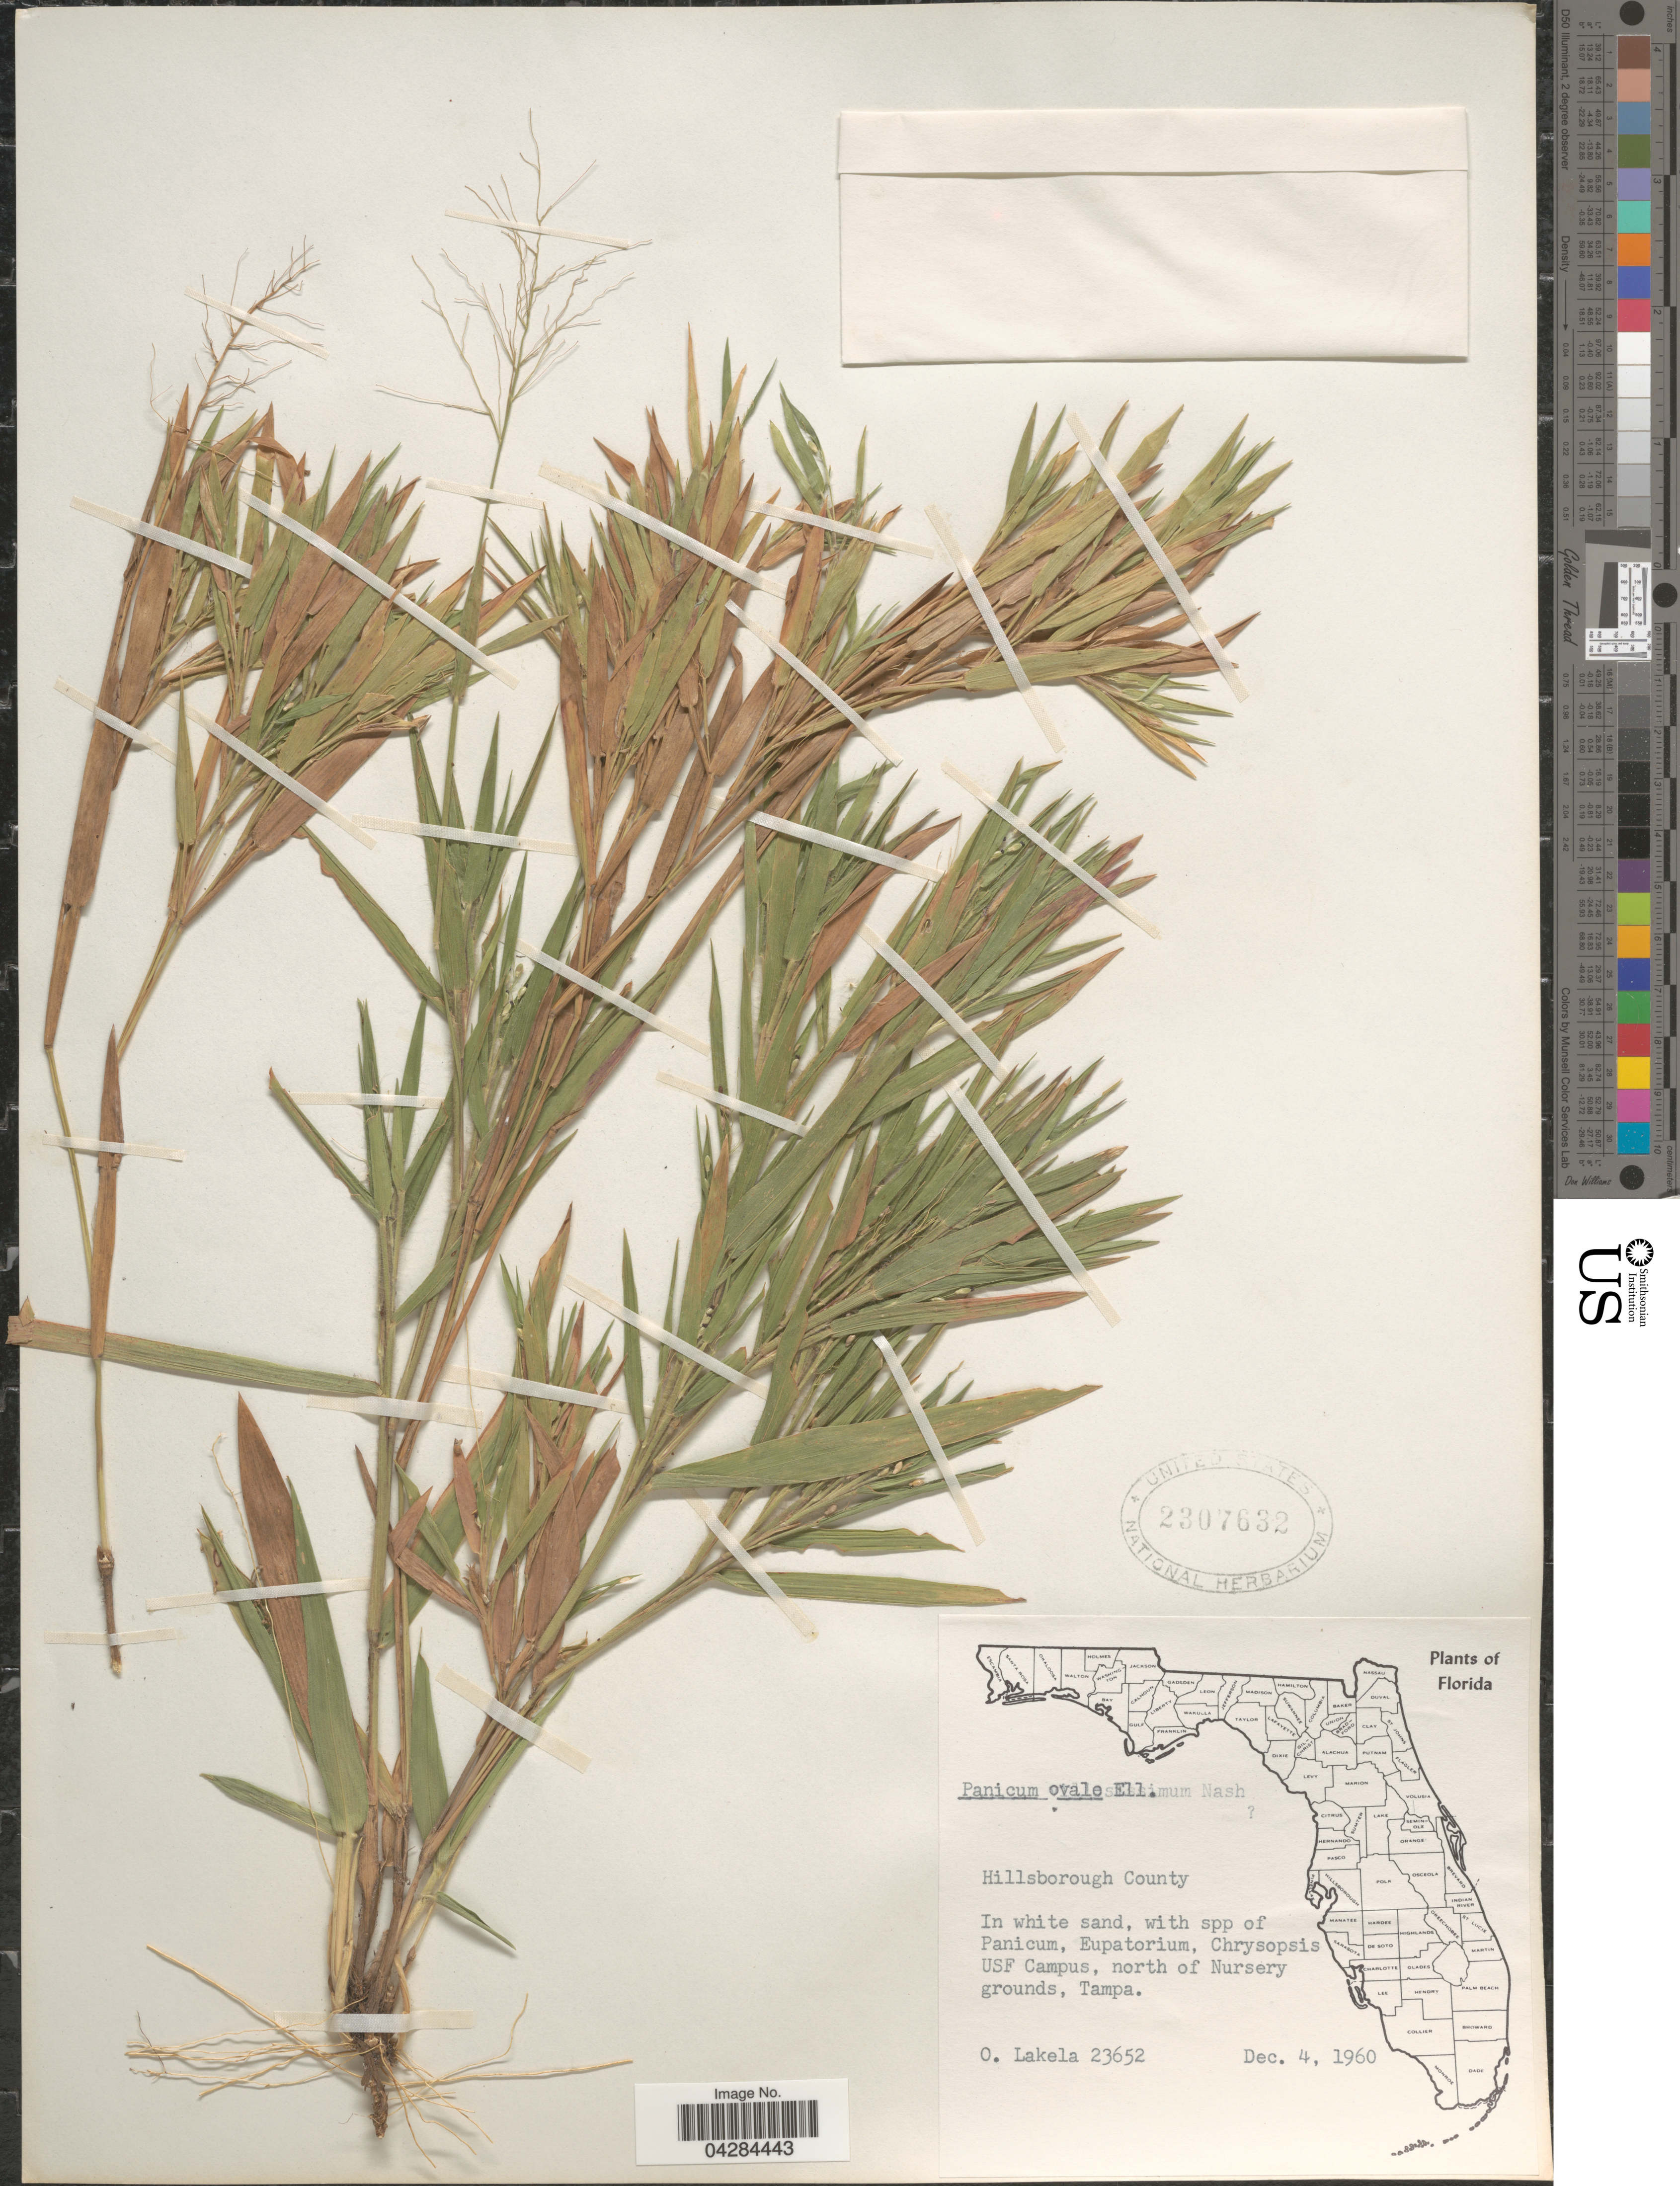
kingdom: Plantae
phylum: Tracheophyta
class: Liliopsida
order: Poales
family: Poaceae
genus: Dichanthelium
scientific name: Dichanthelium ovale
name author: (Elliott) Gould & C.A. Clark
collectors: O. Lakela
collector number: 23652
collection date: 1960-12-04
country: United States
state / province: Florida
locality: Hillsborough County. USF Campus, north of Nursery grounds, Tampa.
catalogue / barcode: US 2307632